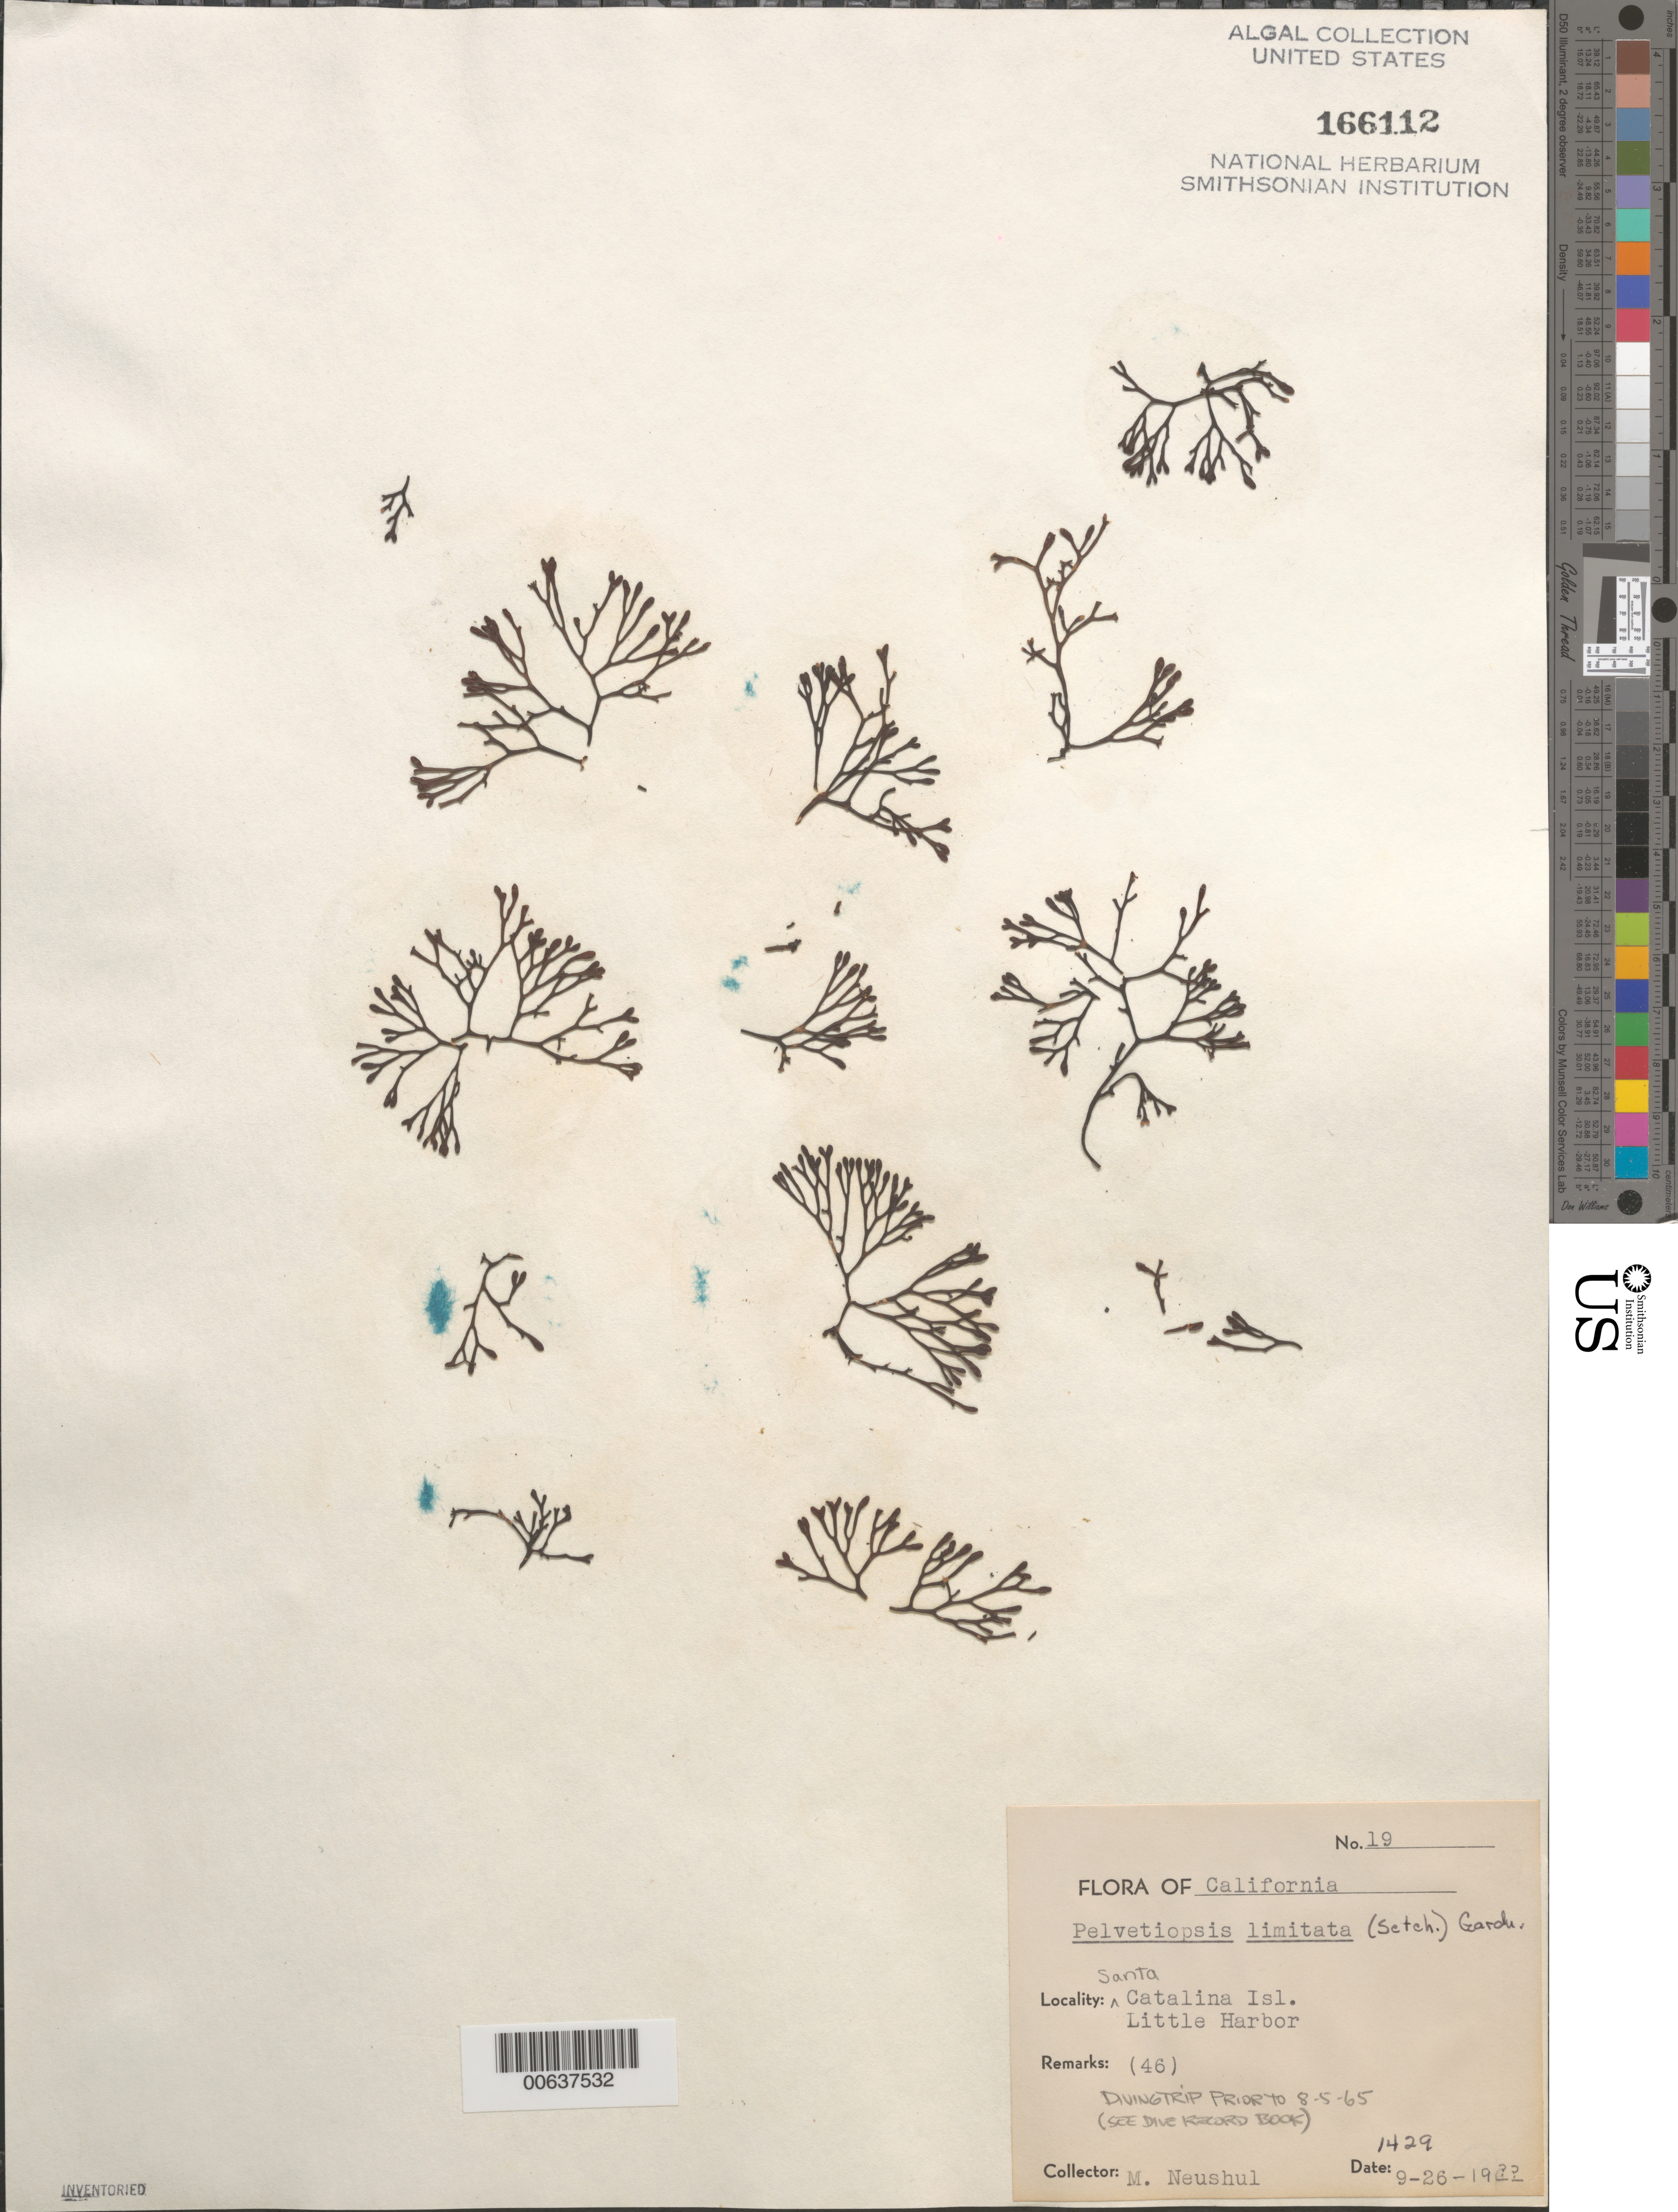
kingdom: Chromista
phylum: Ochrophyta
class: Phaeophyceae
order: Fucales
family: Fucaceae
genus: Pelvetiopsis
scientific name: Pelvetiopsis limitata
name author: N.L. Gardner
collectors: M. Neushul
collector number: Neushul 1429 & 19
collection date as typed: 26 Sep 19--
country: United States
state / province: California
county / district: Los Angeles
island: Santa Catalina Island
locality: Little Harbor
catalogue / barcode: US 166112